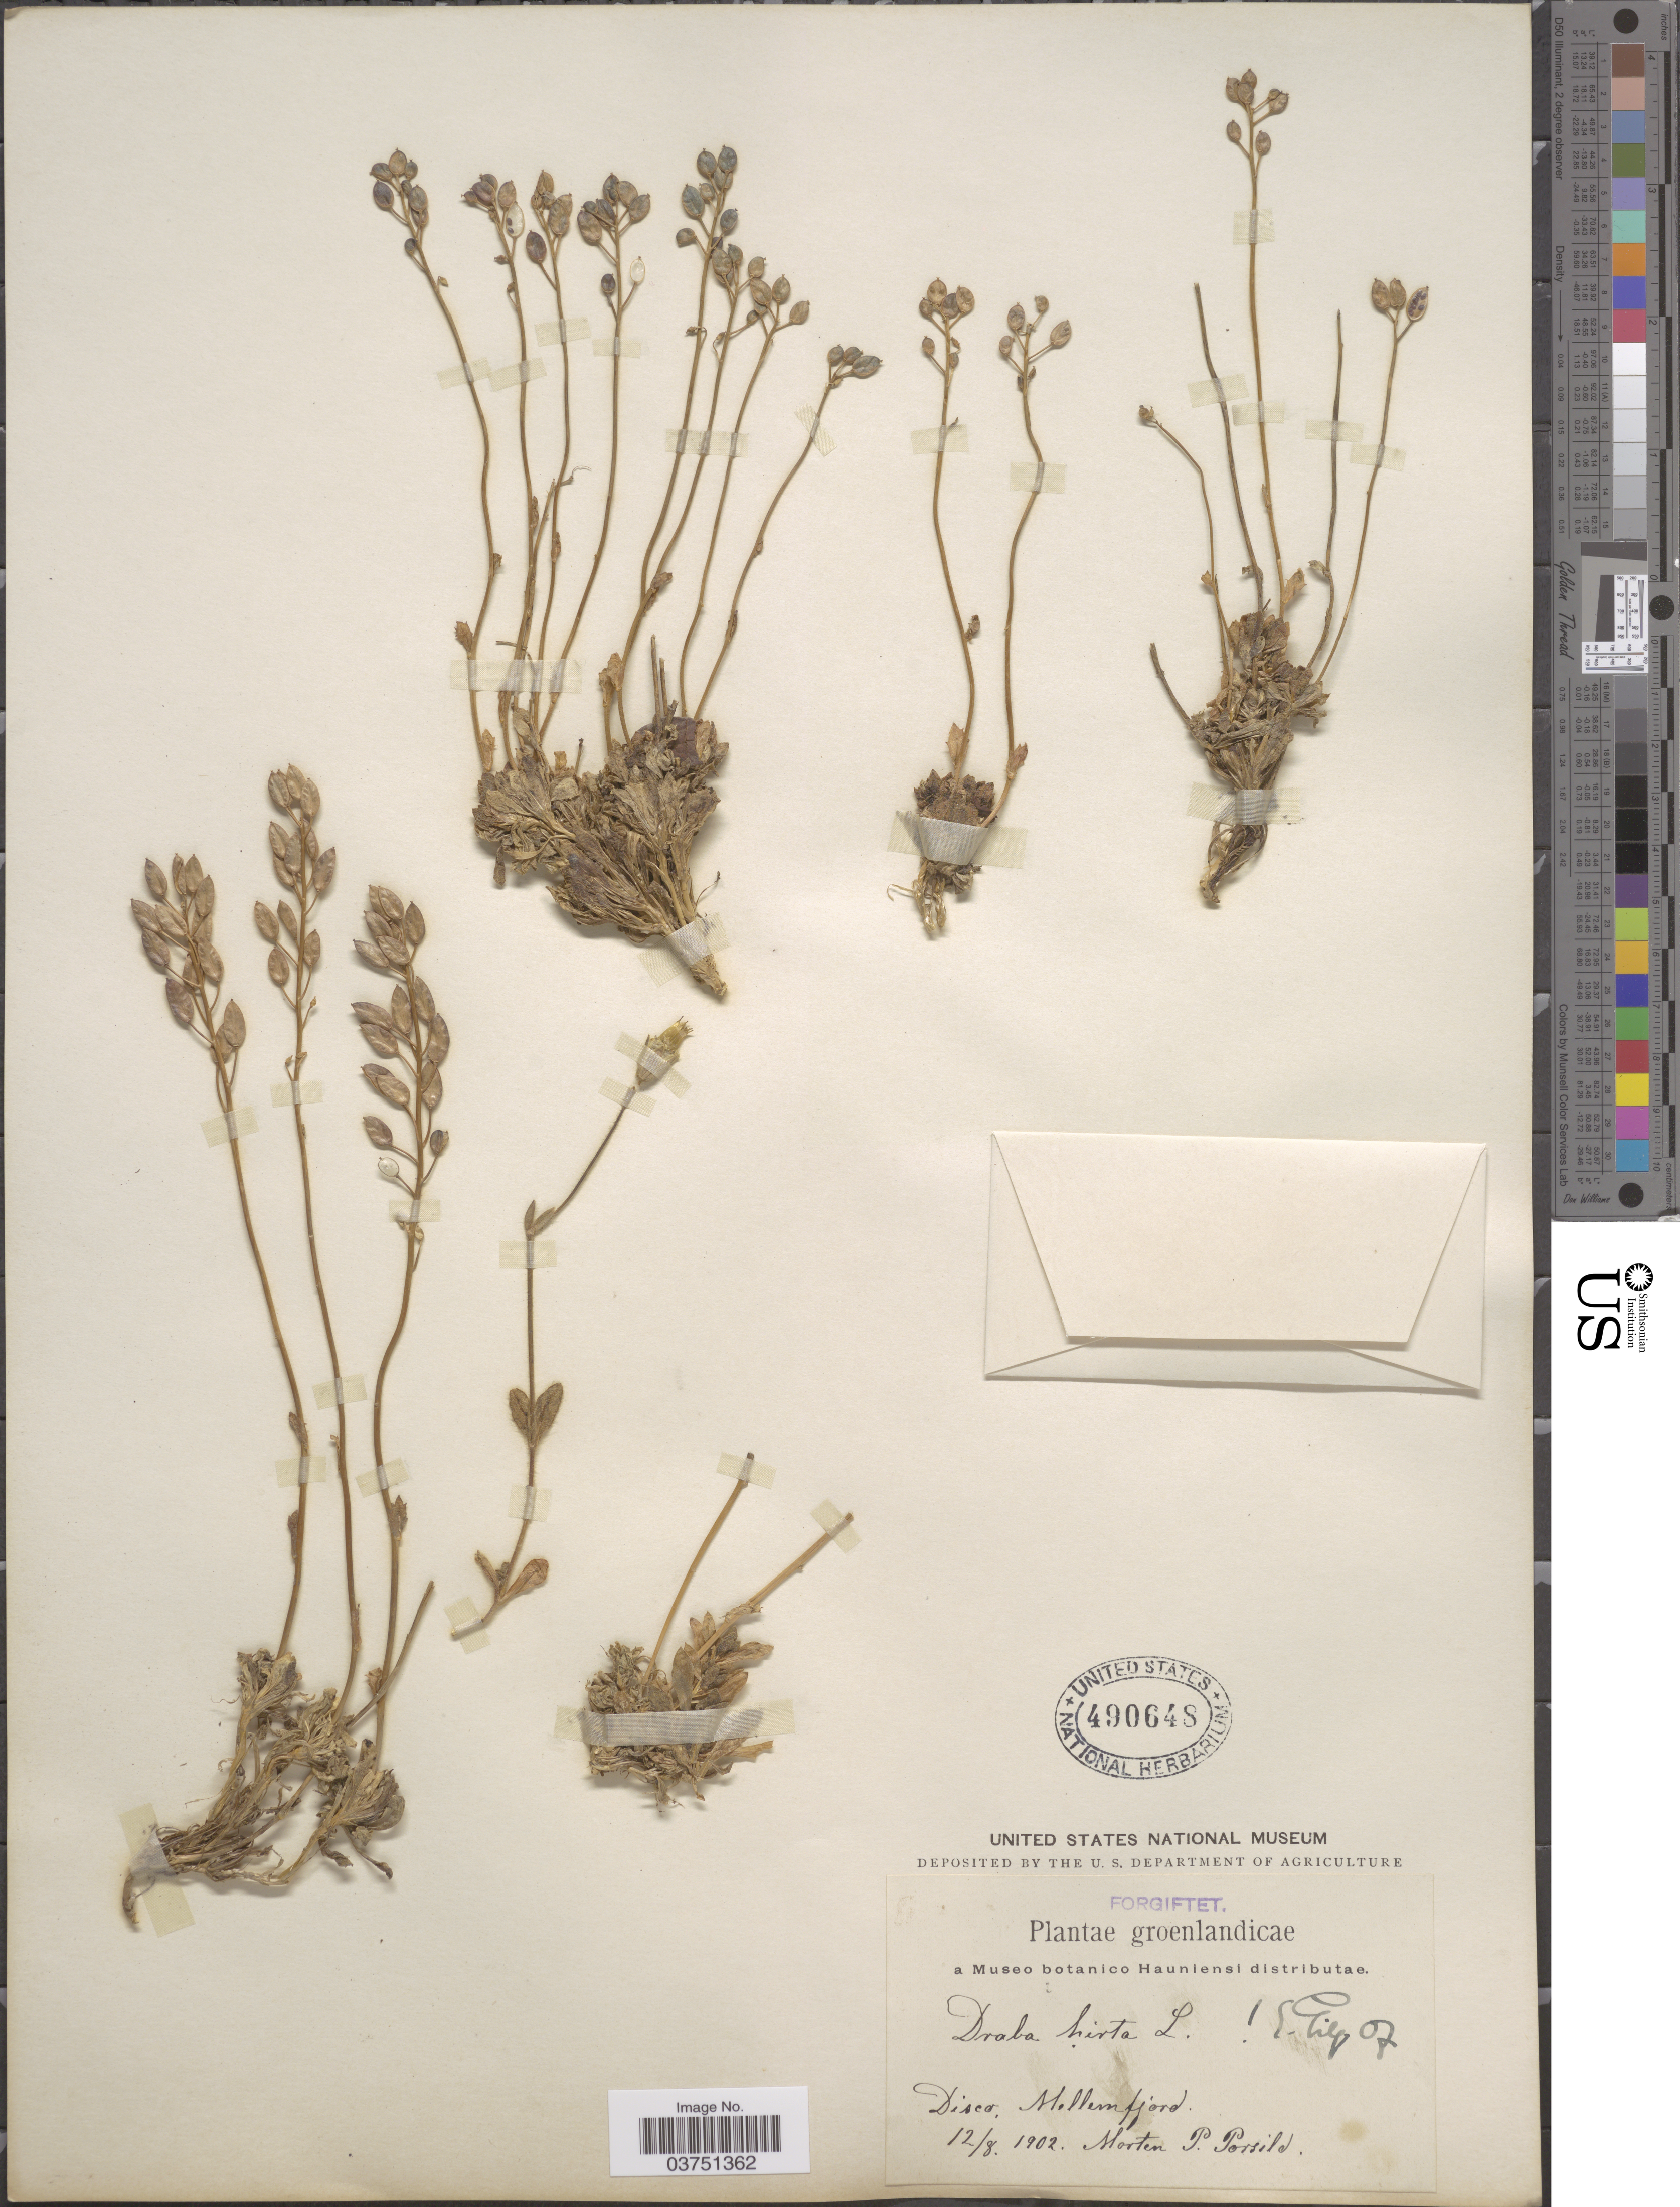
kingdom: Plantae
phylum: Tracheophyta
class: Magnoliopsida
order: Brassicales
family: Brassicaceae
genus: Draba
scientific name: Draba glabella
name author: Pursh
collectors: M. P. Porsild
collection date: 1902-12-08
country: Greenland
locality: Disco, Mellemfjord.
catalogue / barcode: US 490648